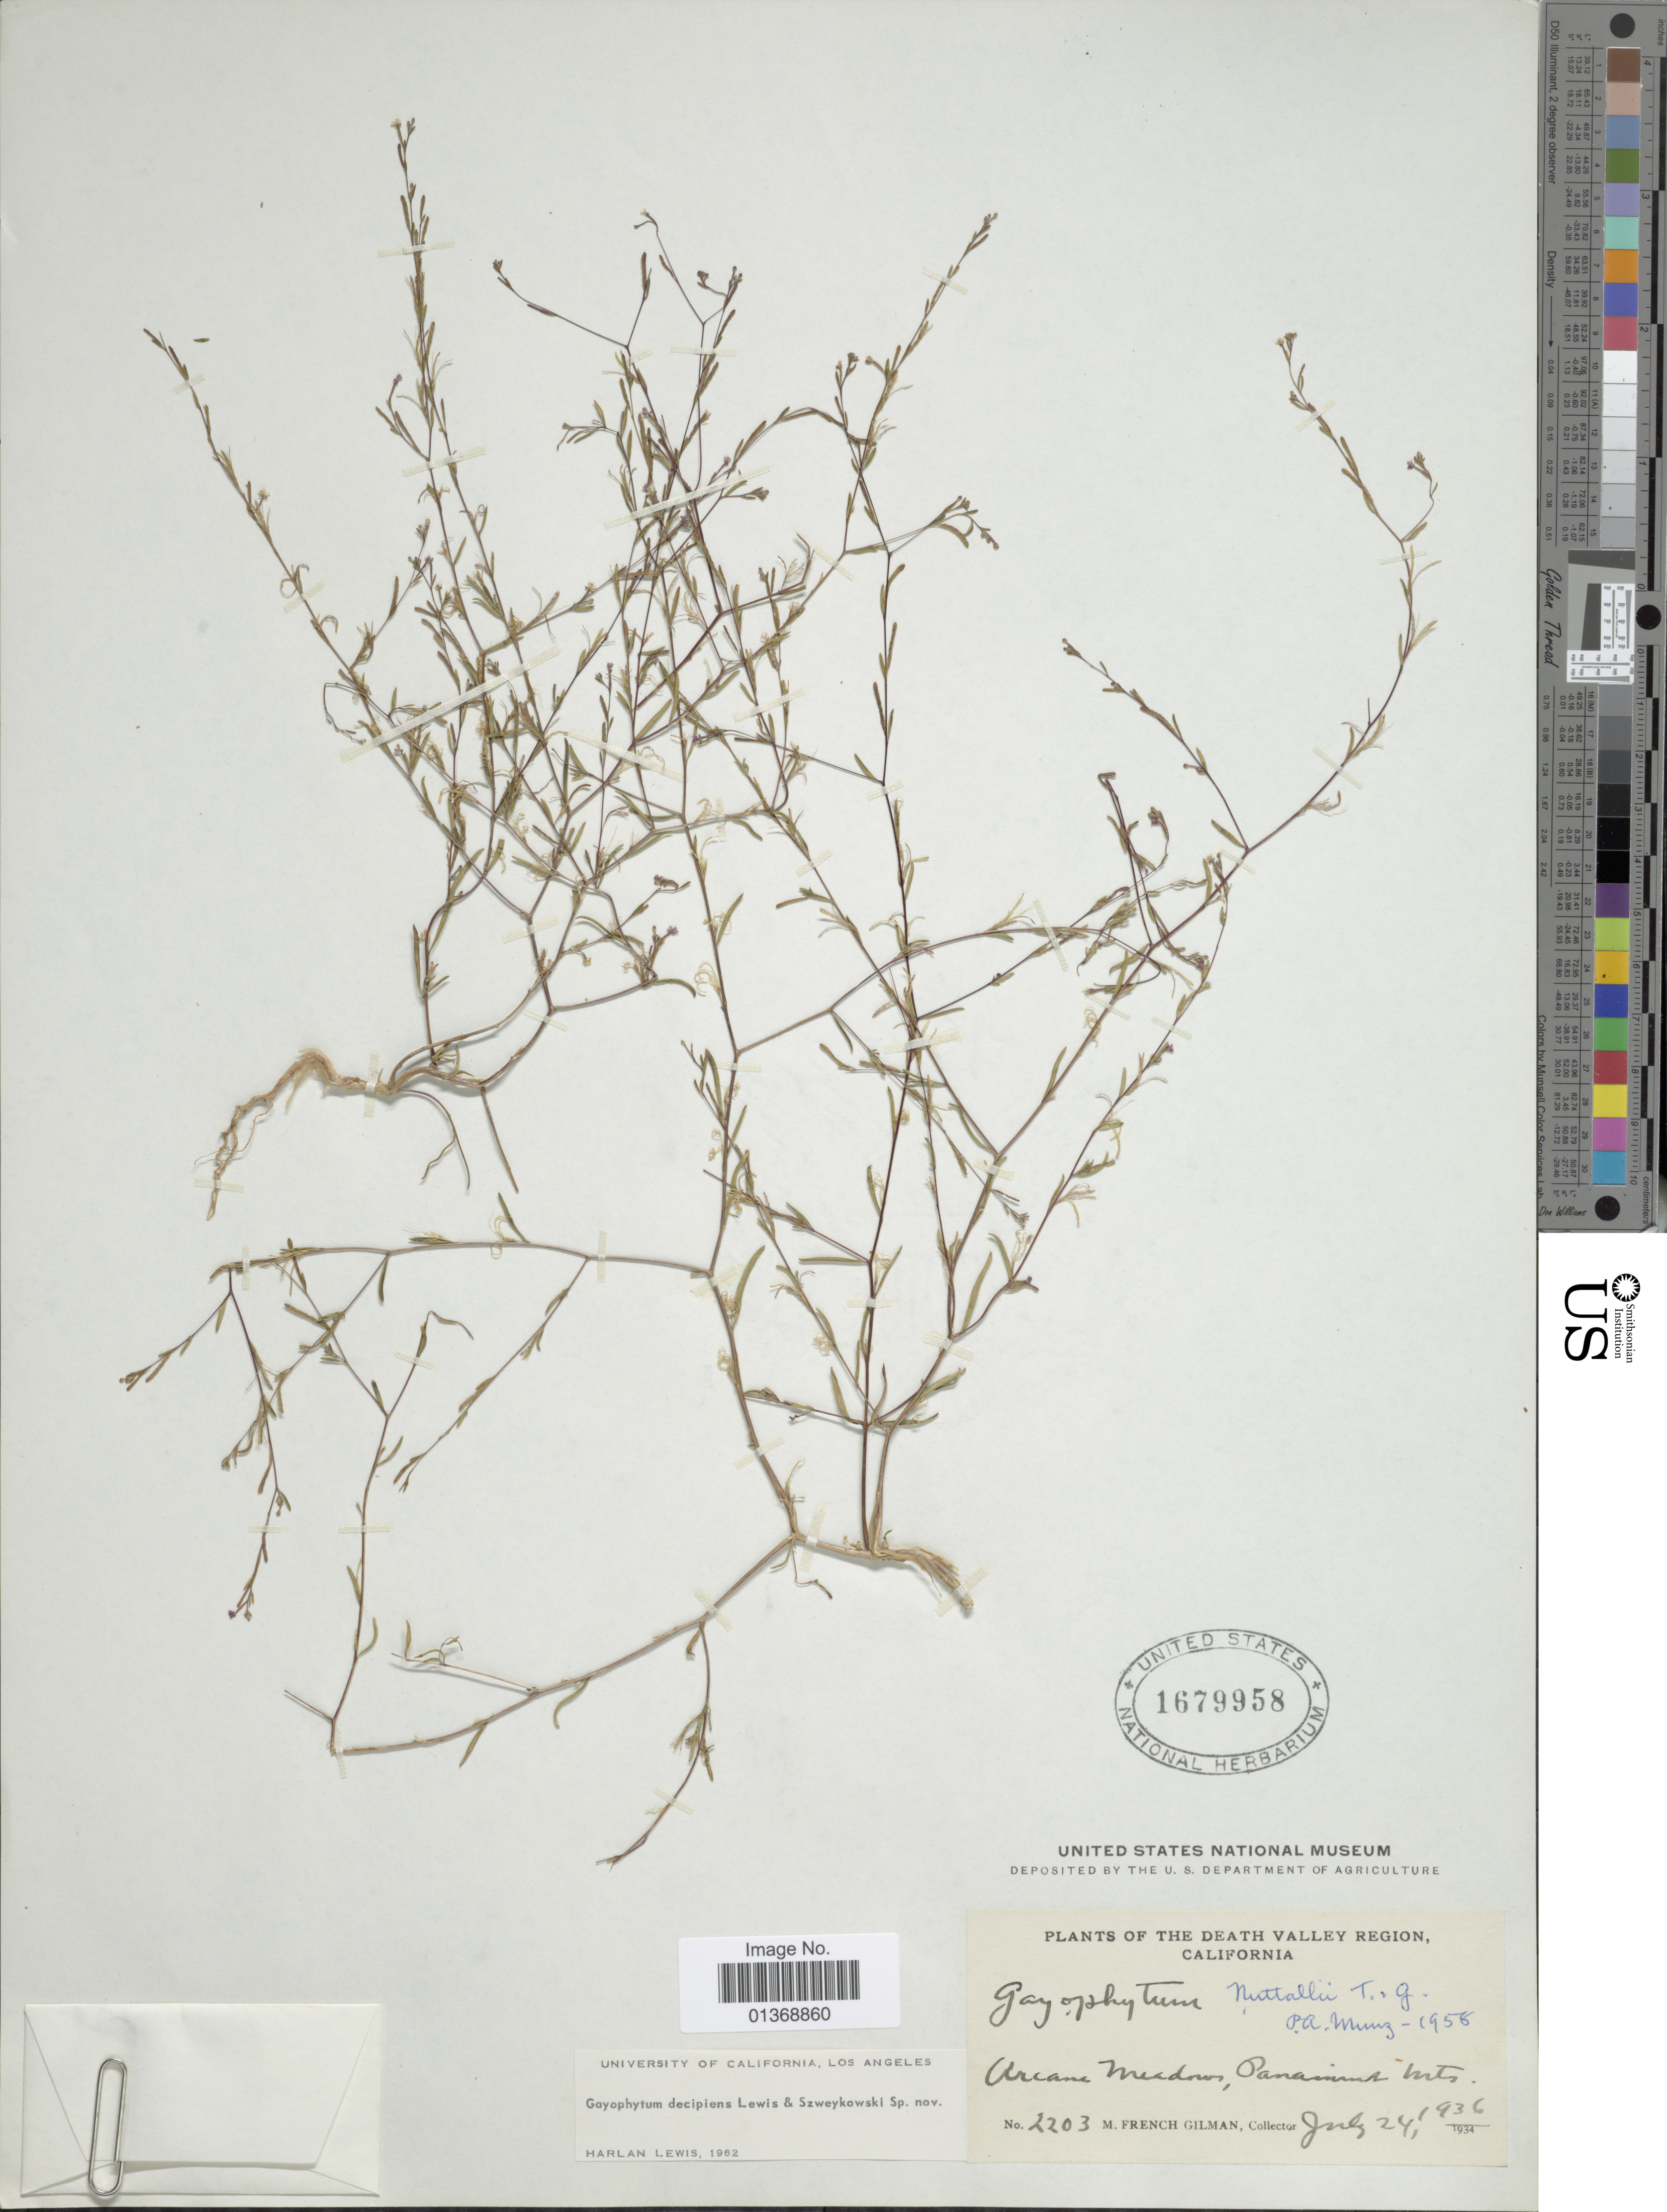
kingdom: Plantae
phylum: Tracheophyta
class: Magnoliopsida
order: Myrtales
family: Onagraceae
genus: Gayophytum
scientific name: Gayophytum decipiens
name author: F. H. Lewis & Szweyk.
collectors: M. F. Gilman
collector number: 2203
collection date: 1936-07-24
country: United States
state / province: California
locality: Death Valley Region, Urcane Meadows, Panamint Mts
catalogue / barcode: US 1679958